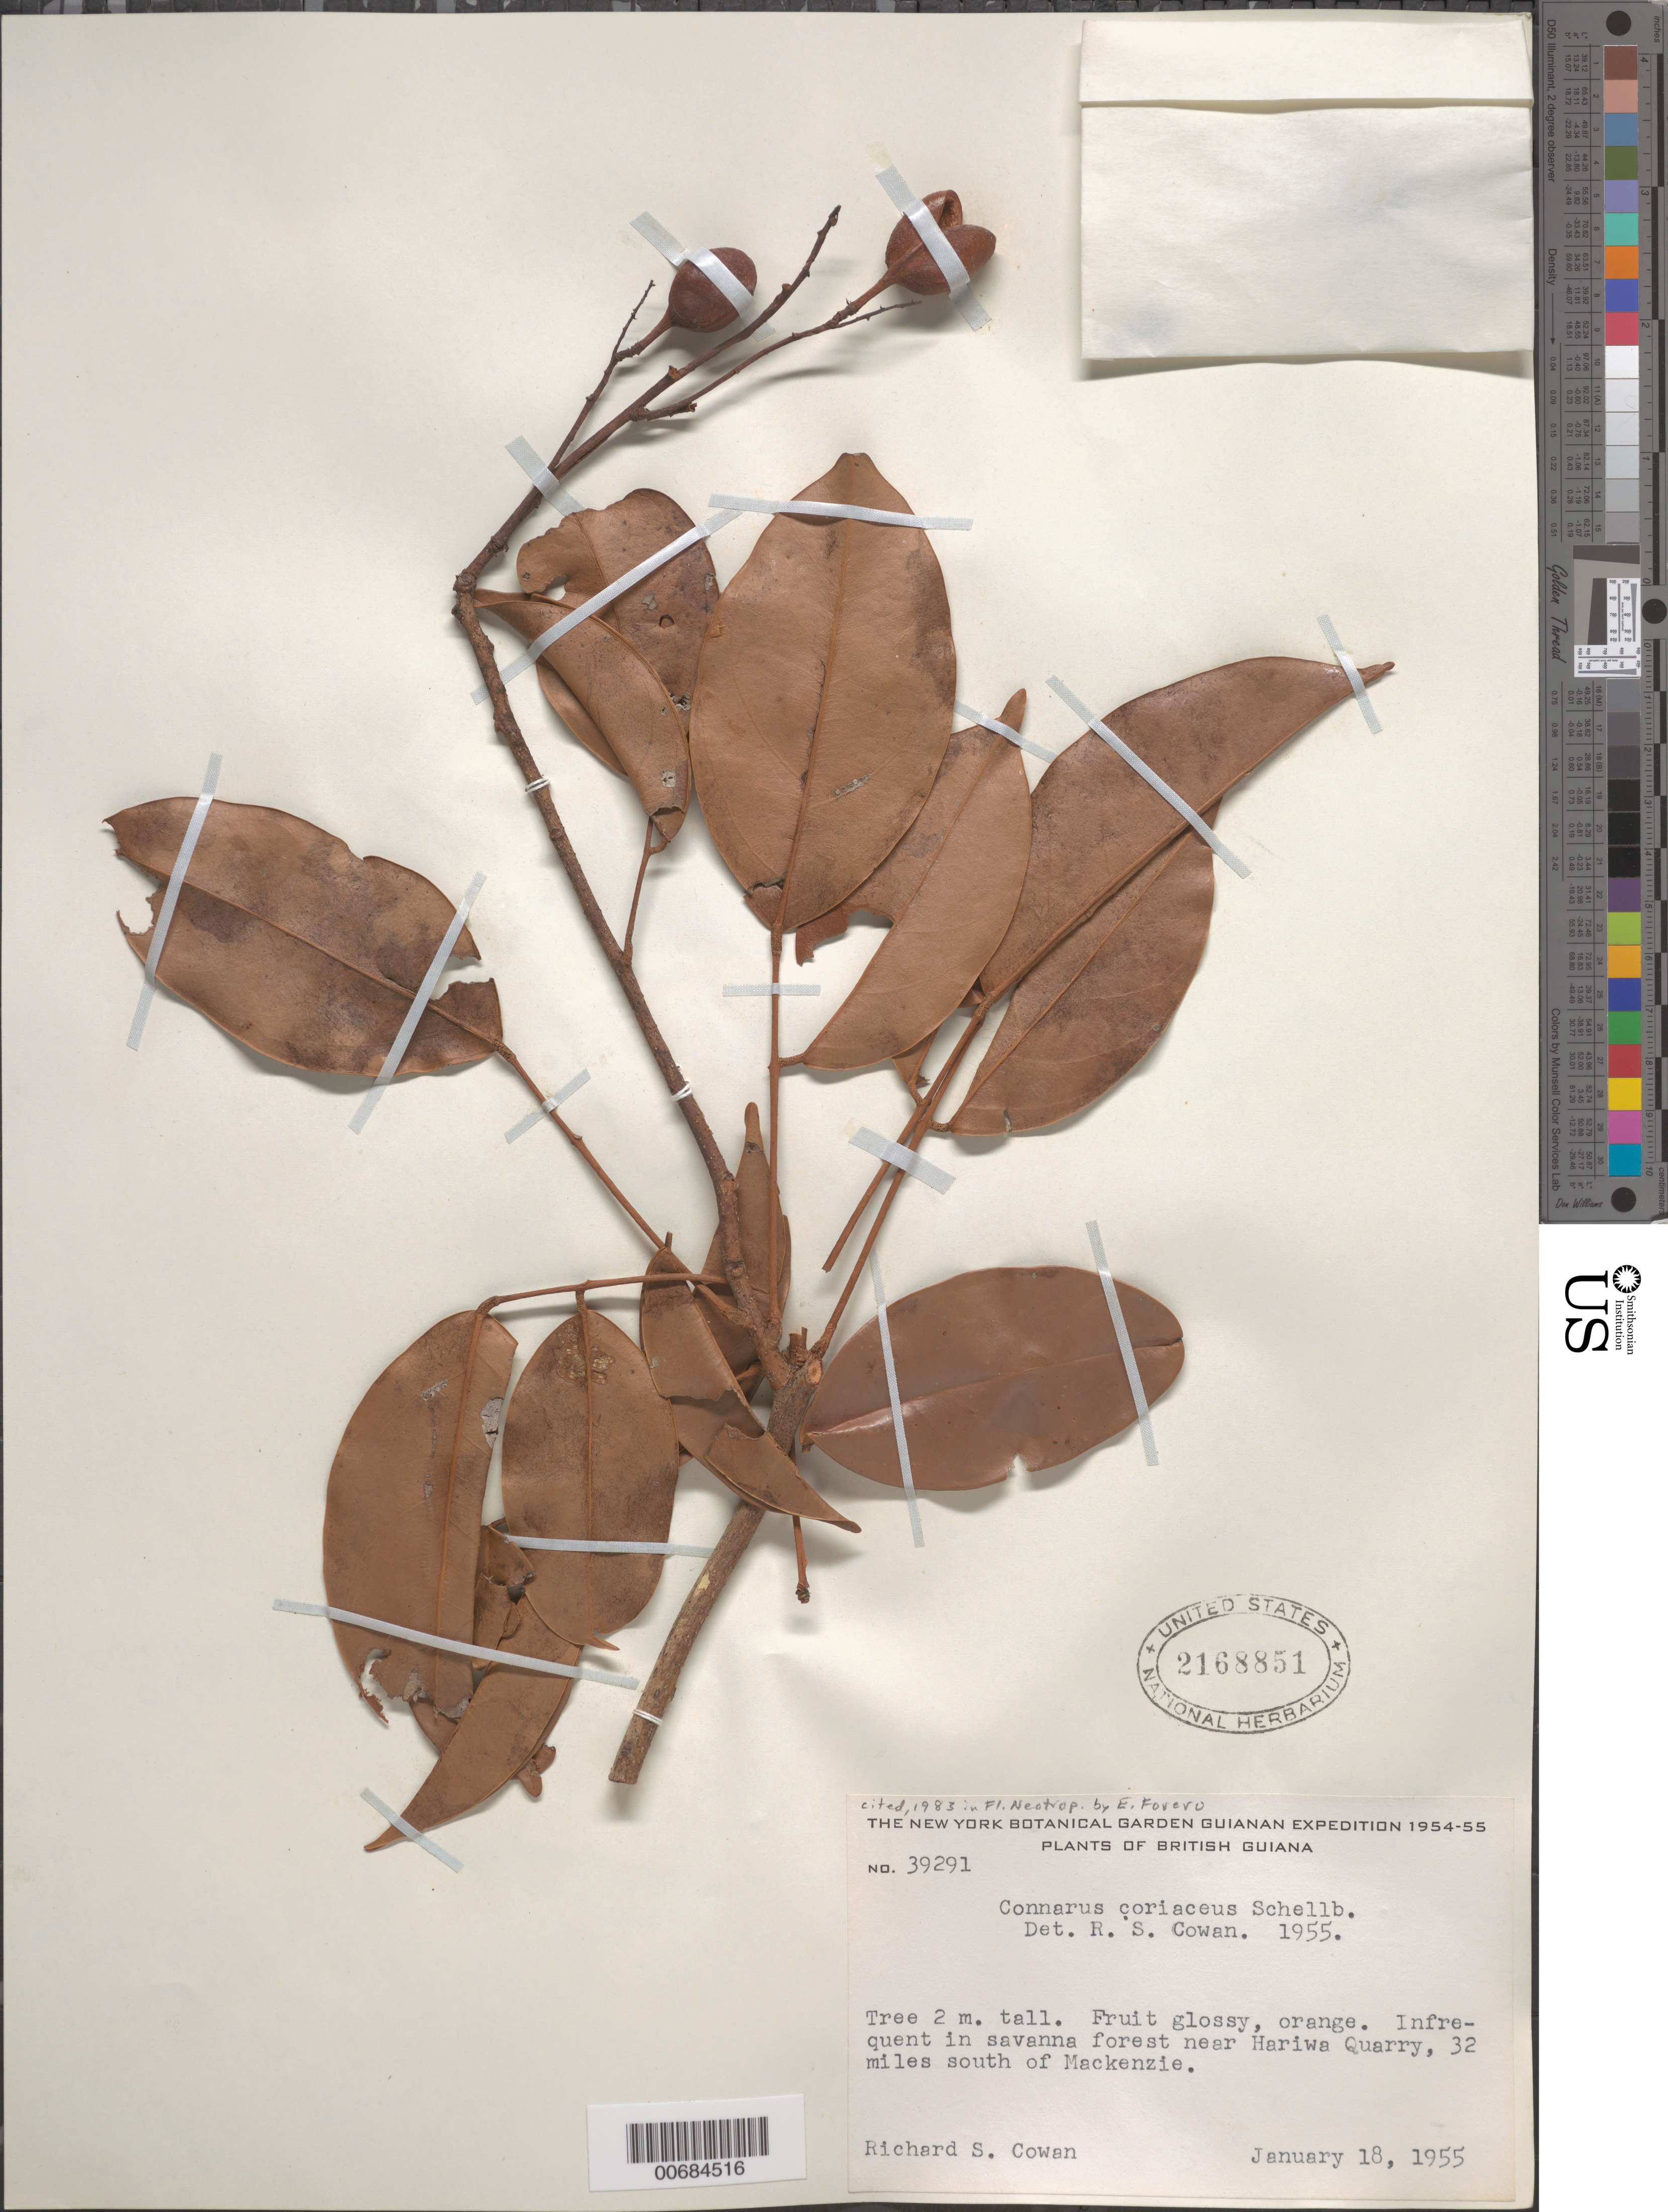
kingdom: Plantae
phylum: Tracheophyta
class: Magnoliopsida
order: Oxalidales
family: Connaraceae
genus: Connarus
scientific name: Connarus coriaceus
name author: G. Schellenb.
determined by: Cowan, R. S.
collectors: R. S. Cowan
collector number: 39291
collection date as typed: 18-Jan-55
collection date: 1955-01-18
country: Guyana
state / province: U. Demerara-Berbice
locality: Hariwa Quarry, 32 mi. S of Mackenzie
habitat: Savanna forest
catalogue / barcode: US 2168851